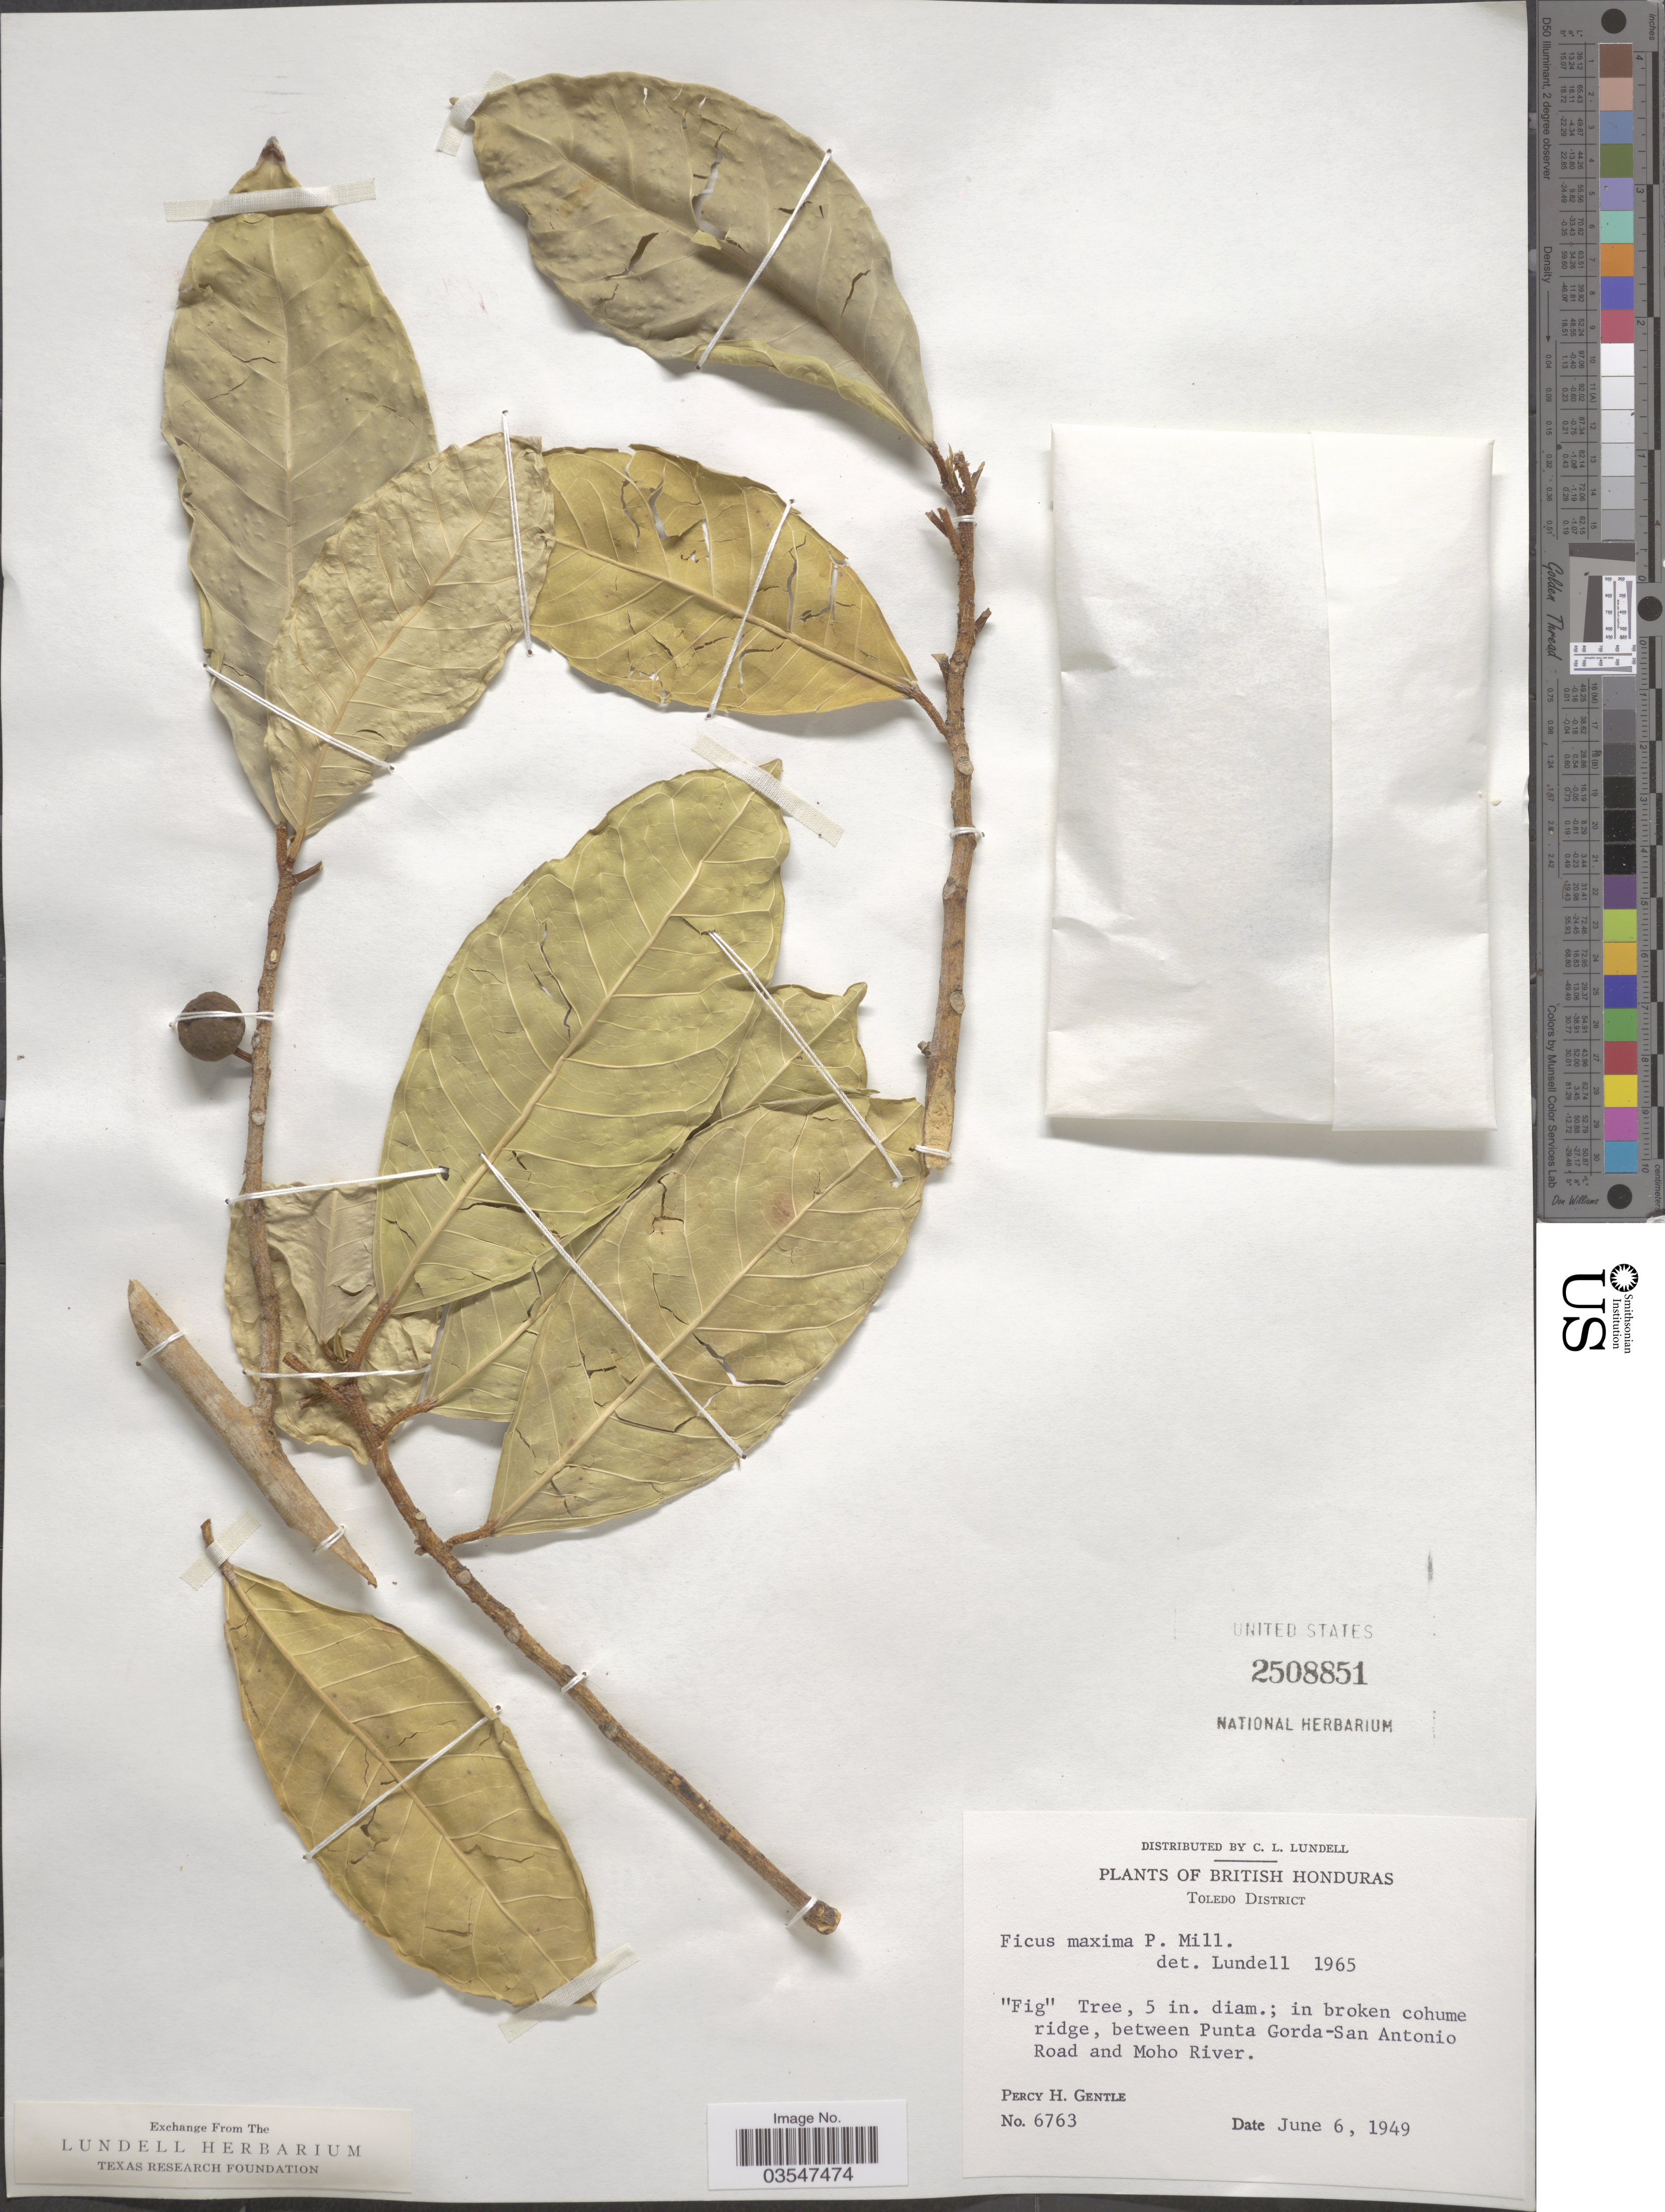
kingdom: Plantae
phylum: Tracheophyta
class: Magnoliopsida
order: Rosales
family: Moraceae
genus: Ficus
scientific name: Ficus maxima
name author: Mill.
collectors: P. H. Gentle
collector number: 6763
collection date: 1949-06-06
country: Belize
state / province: Toledo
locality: British Honduras, Toledo District. Between Punta Gorda - San Antonio Road and Moho River.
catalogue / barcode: US 2508851